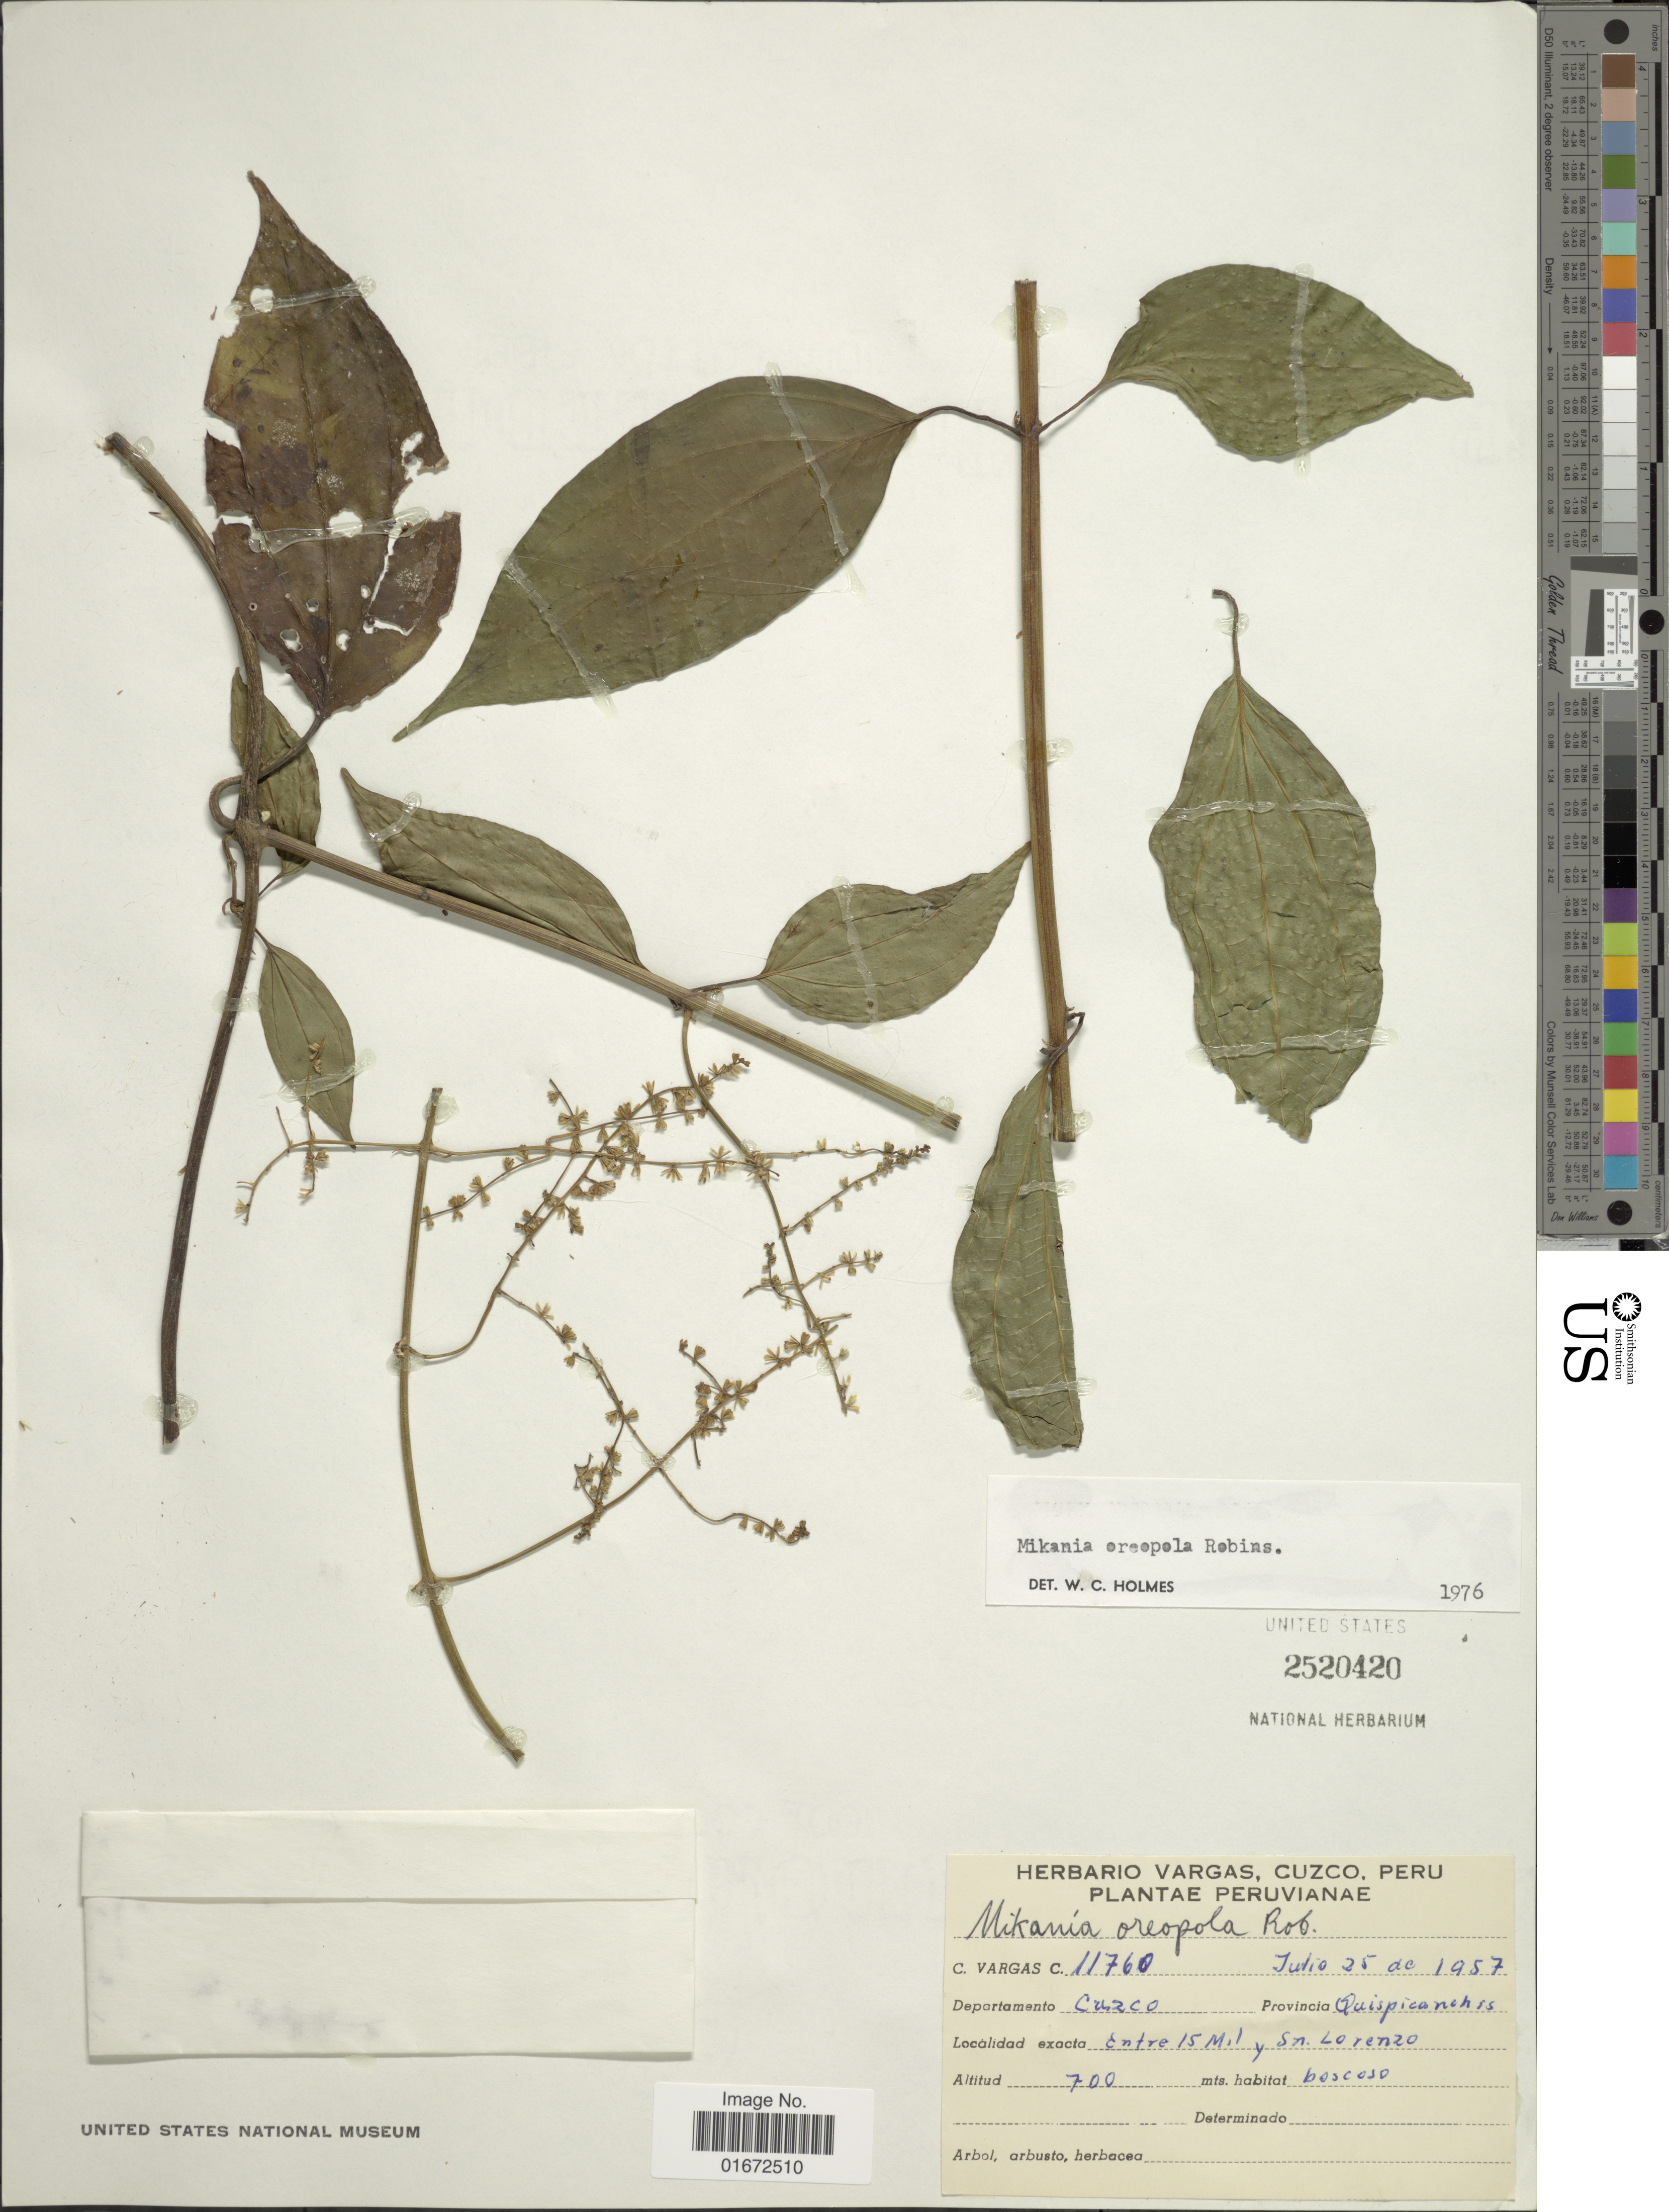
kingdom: Plantae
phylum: Tracheophyta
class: Magnoliopsida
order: Asterales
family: Asteraceae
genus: Mikania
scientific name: Mikania oreopola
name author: B.L. Rob.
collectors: C. Vargas Calderón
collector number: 11760*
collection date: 1957-07-25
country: Peru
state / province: Cusco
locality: Departamento Cuzco. Provincia Quispicanchis. Entre 15 mi y Sn. Lorenzo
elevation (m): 700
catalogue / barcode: US 2520420